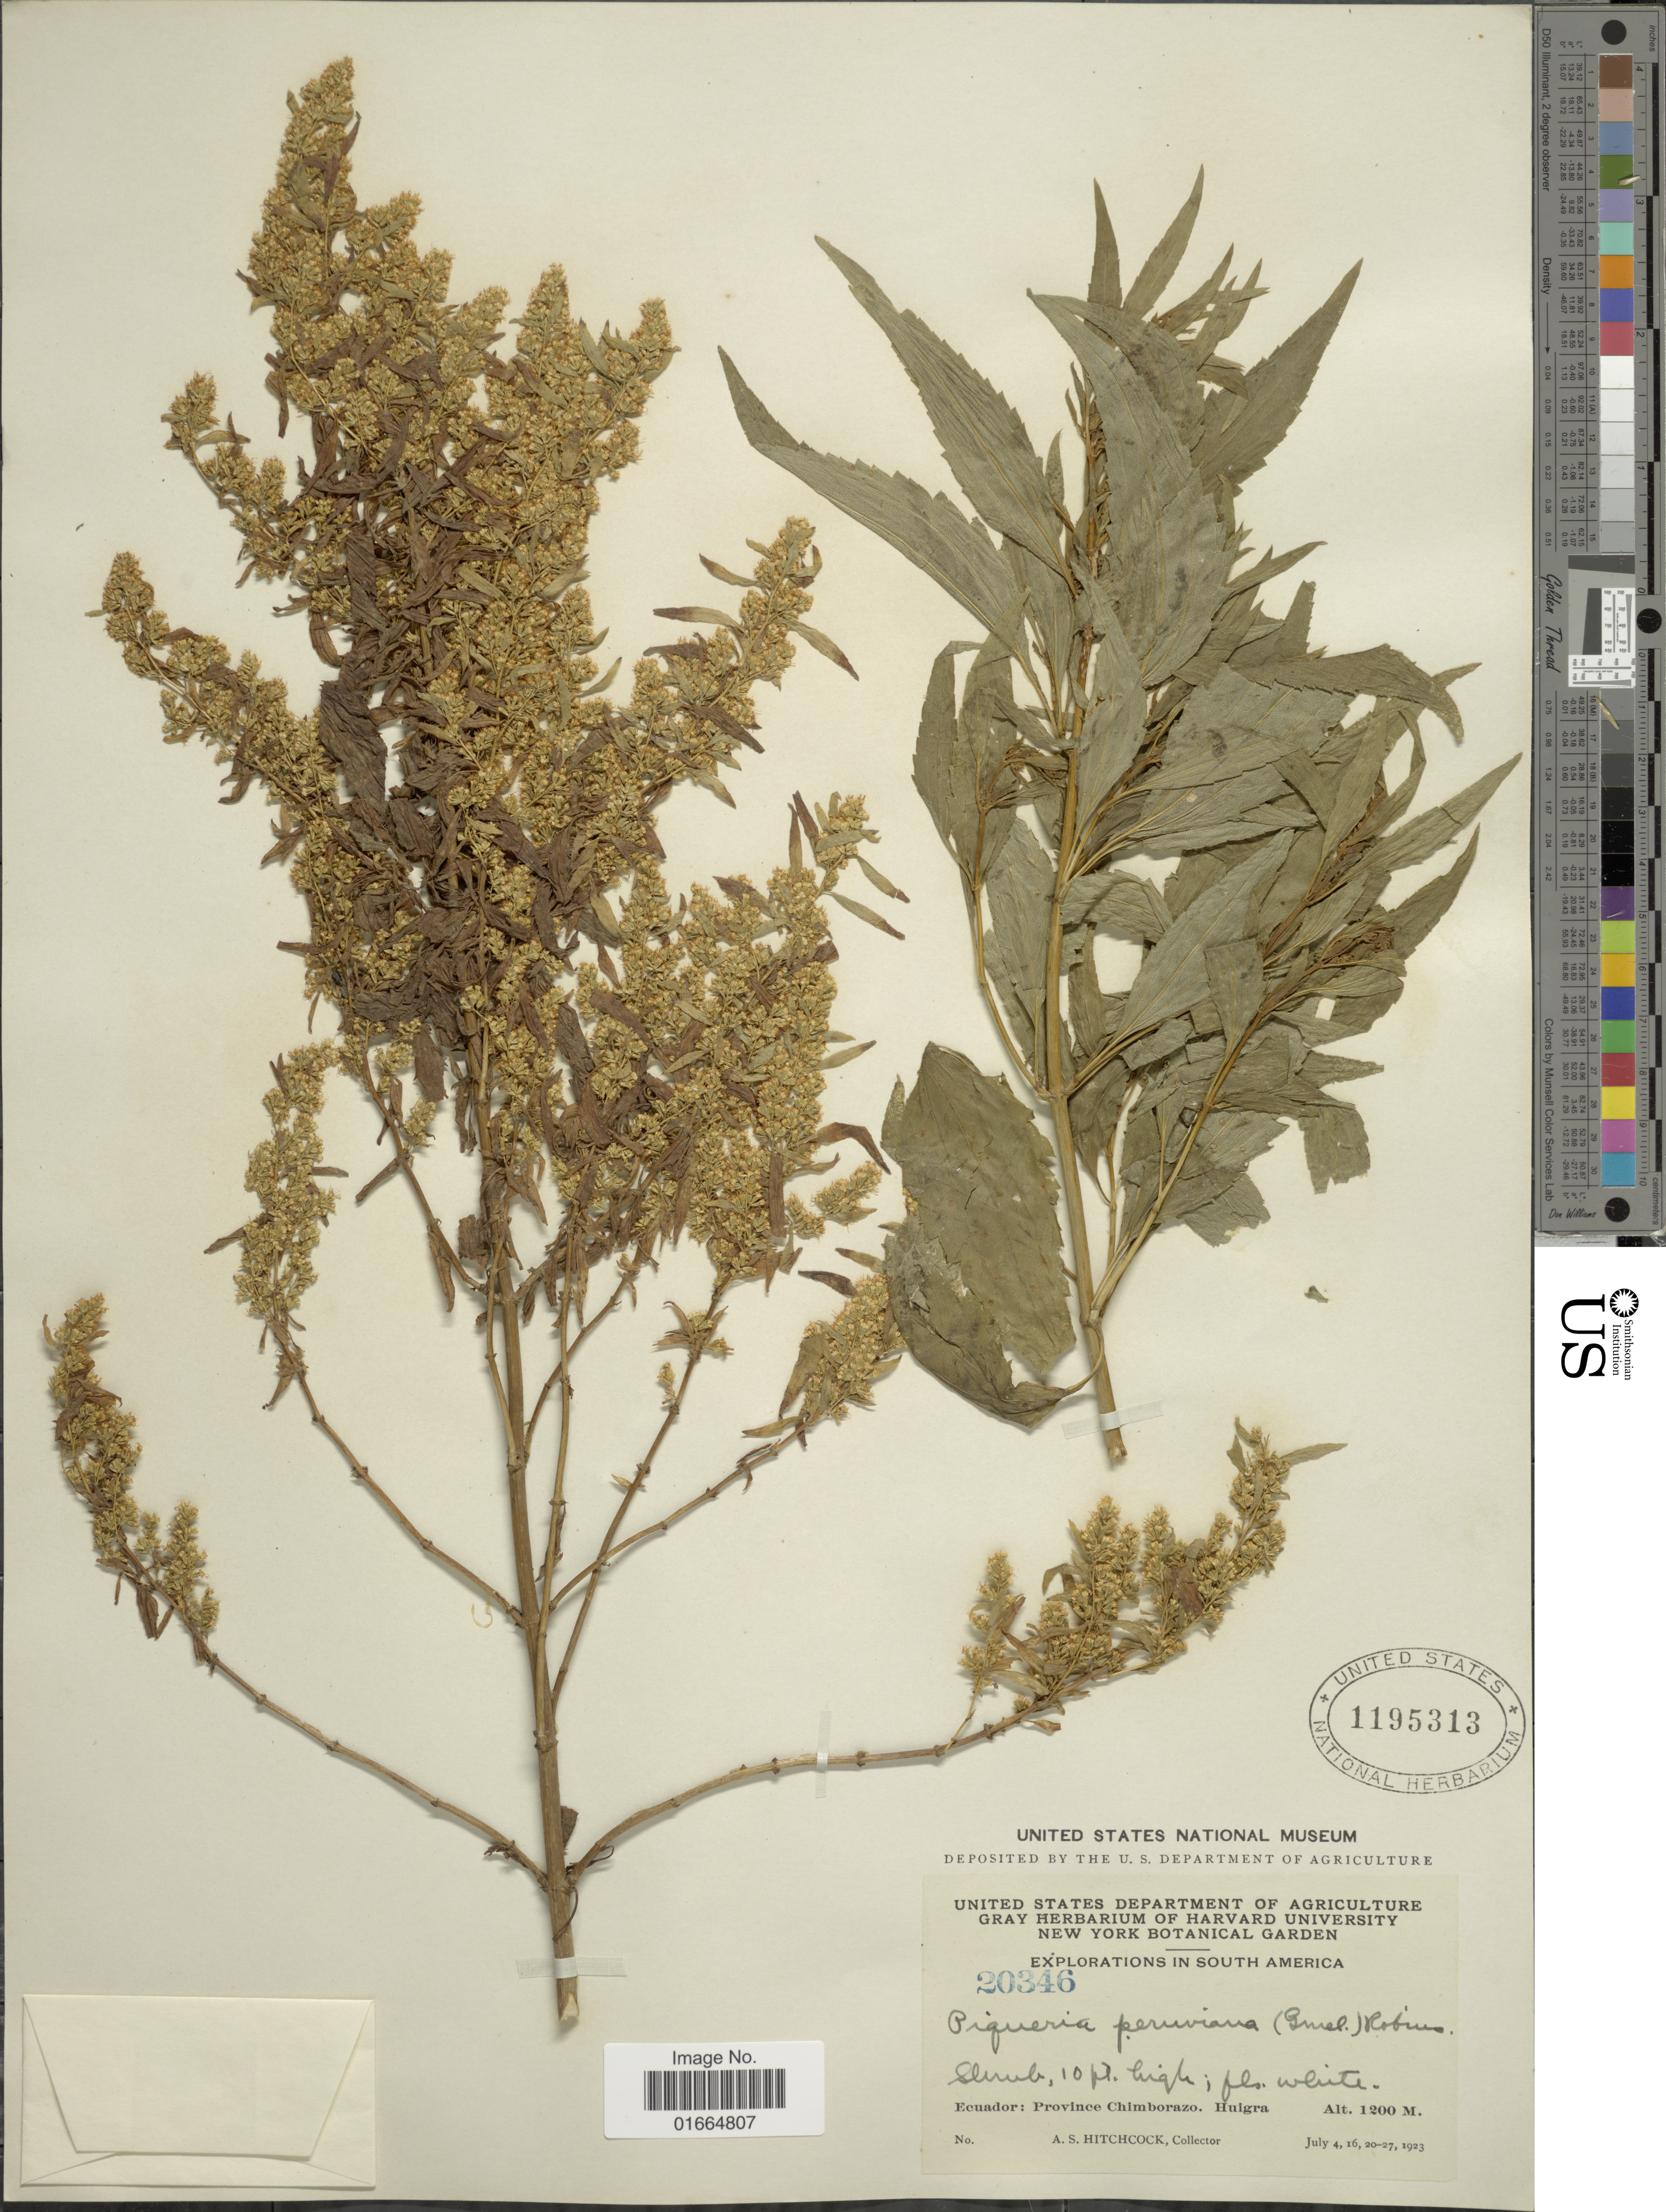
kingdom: Plantae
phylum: Tracheophyta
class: Magnoliopsida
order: Asterales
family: Asteraceae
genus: Ophryosporus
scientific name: Ophryosporus peruvianus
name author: (J.F. Gmel.) R.M. King & H. Rob.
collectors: A. S. Hitchcock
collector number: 20346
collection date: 1923-07-04/1923-07-27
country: Ecuador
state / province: Chimborazo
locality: Ecuador: Province Chimborazo. Huigra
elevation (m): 1200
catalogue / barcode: US 1195313